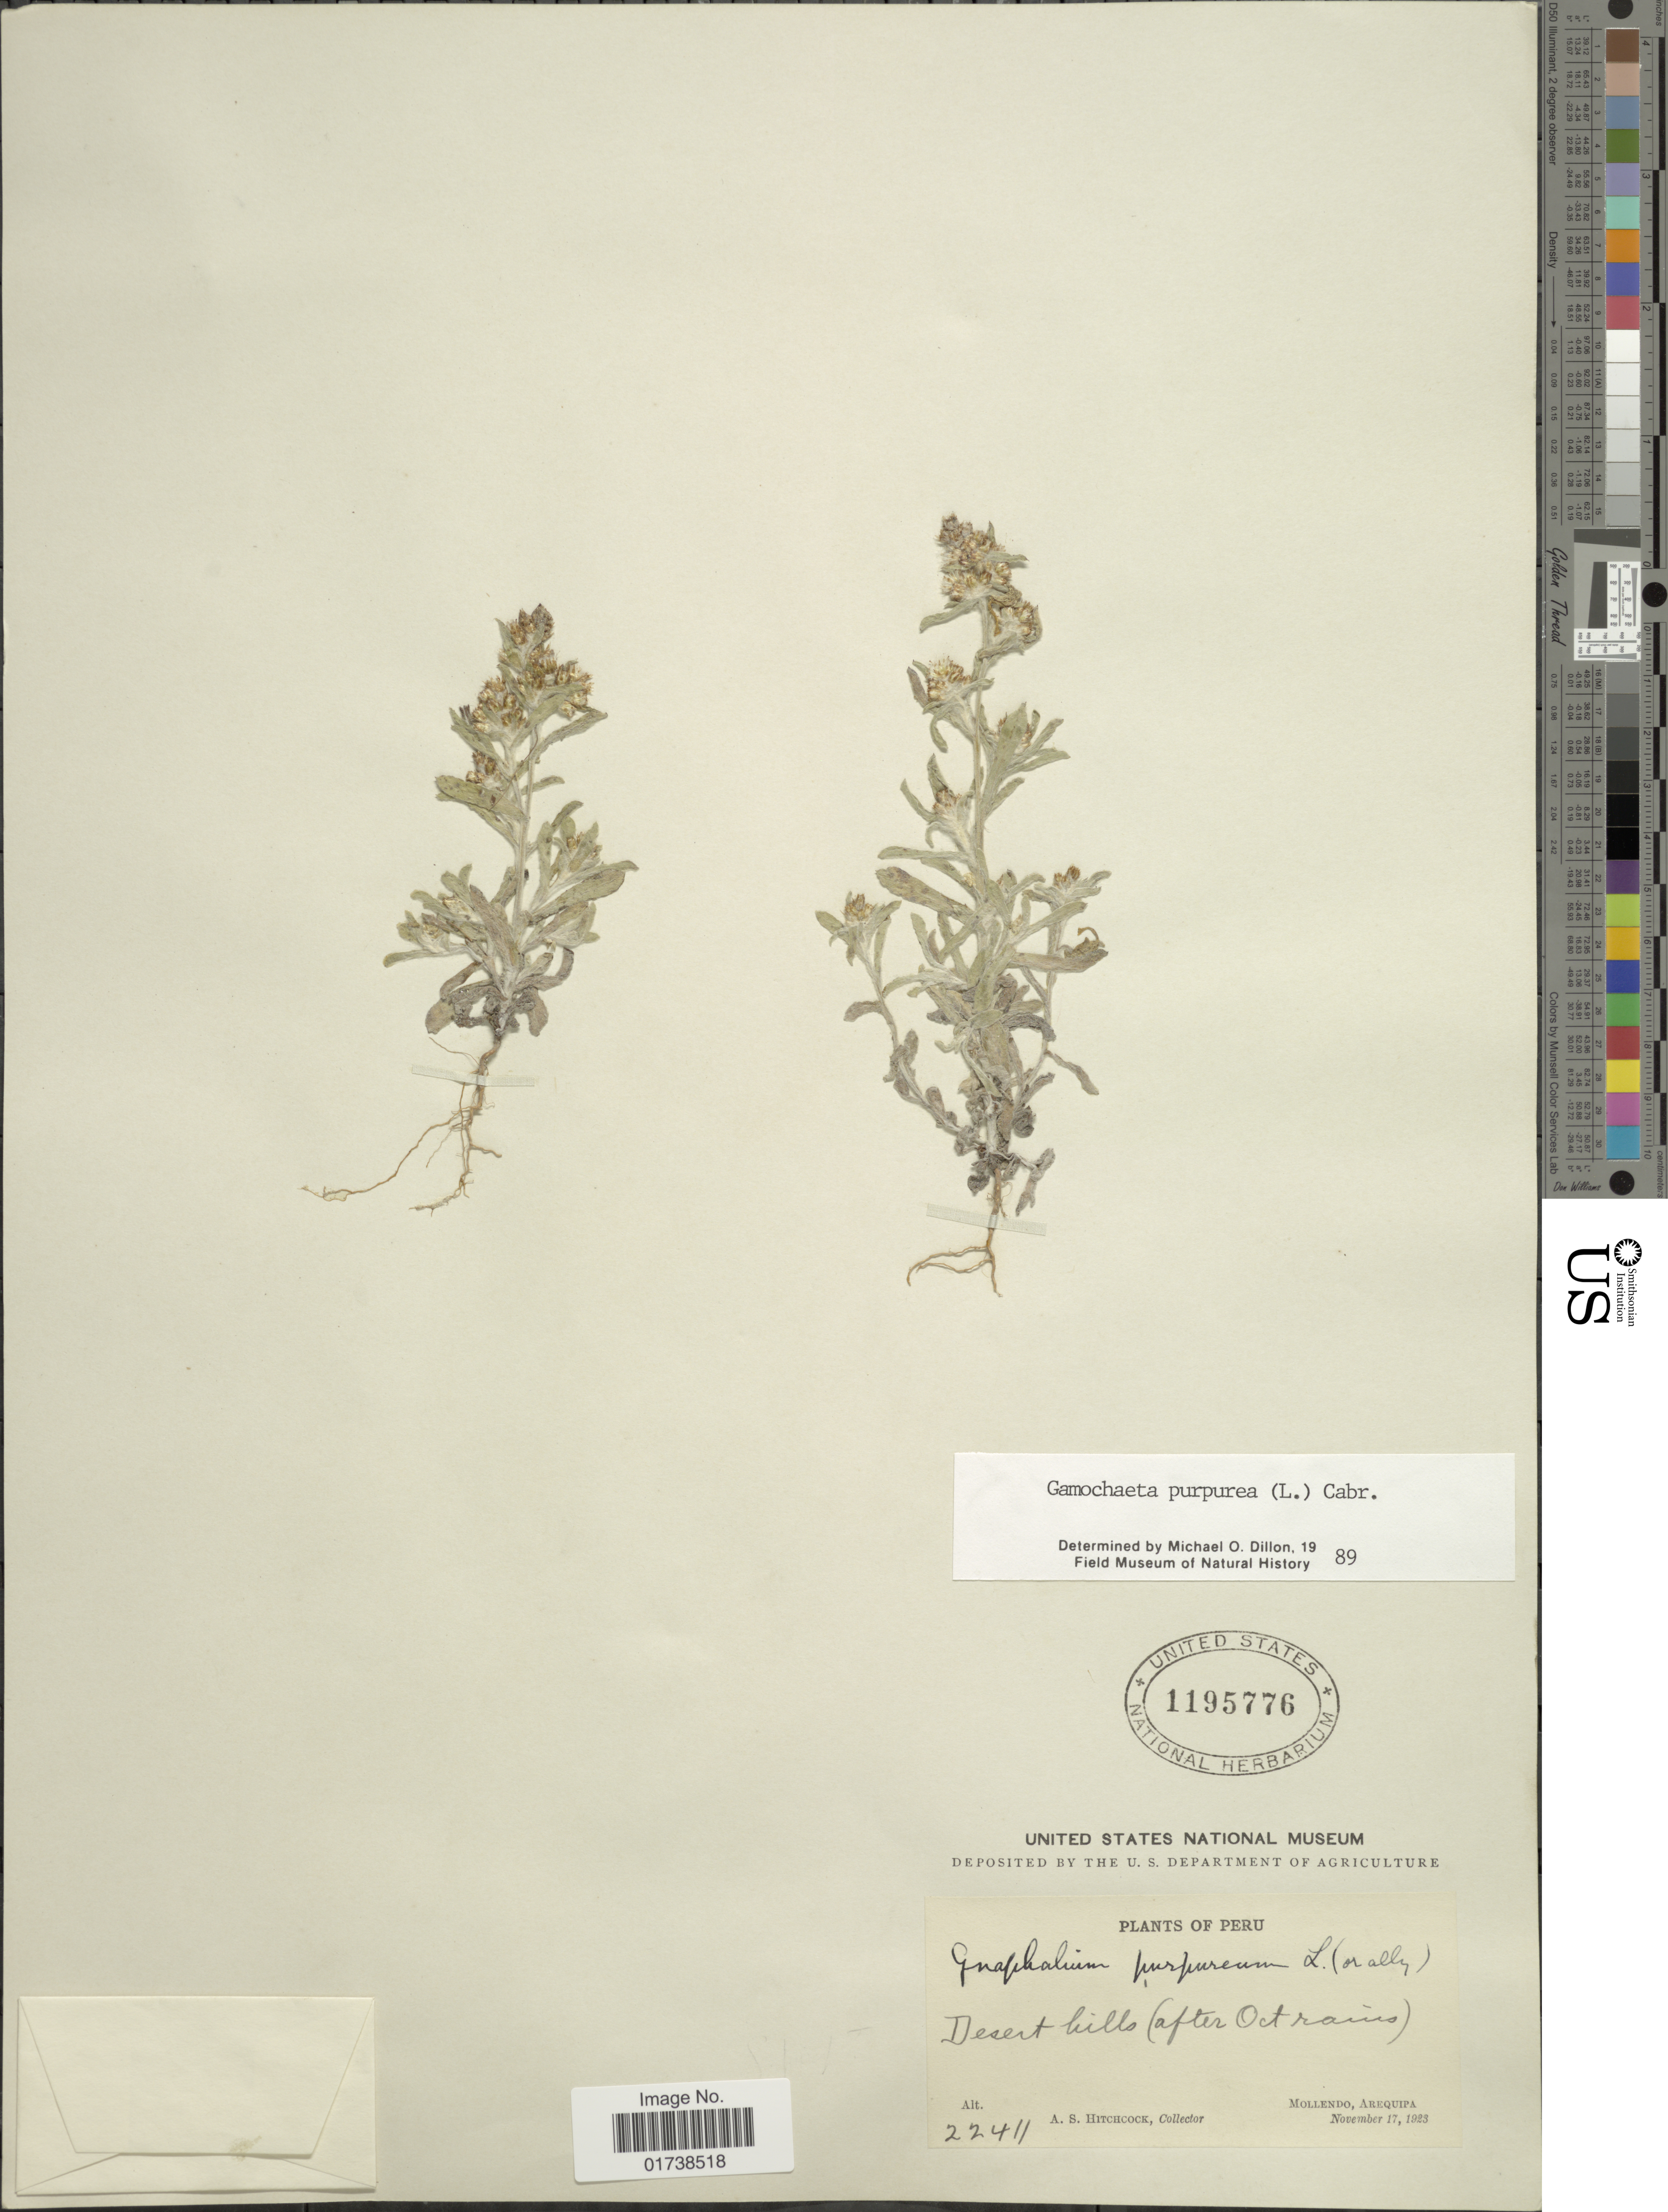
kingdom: Plantae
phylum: Tracheophyta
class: Magnoliopsida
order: Asterales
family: Asteraceae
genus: Gamochaeta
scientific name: Gamochaeta purpurea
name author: (L.) Cabrera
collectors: A. S. Hitchcock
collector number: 22411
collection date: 1923-11-17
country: Peru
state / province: Arequipa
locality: Mollendo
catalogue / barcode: US 1195776